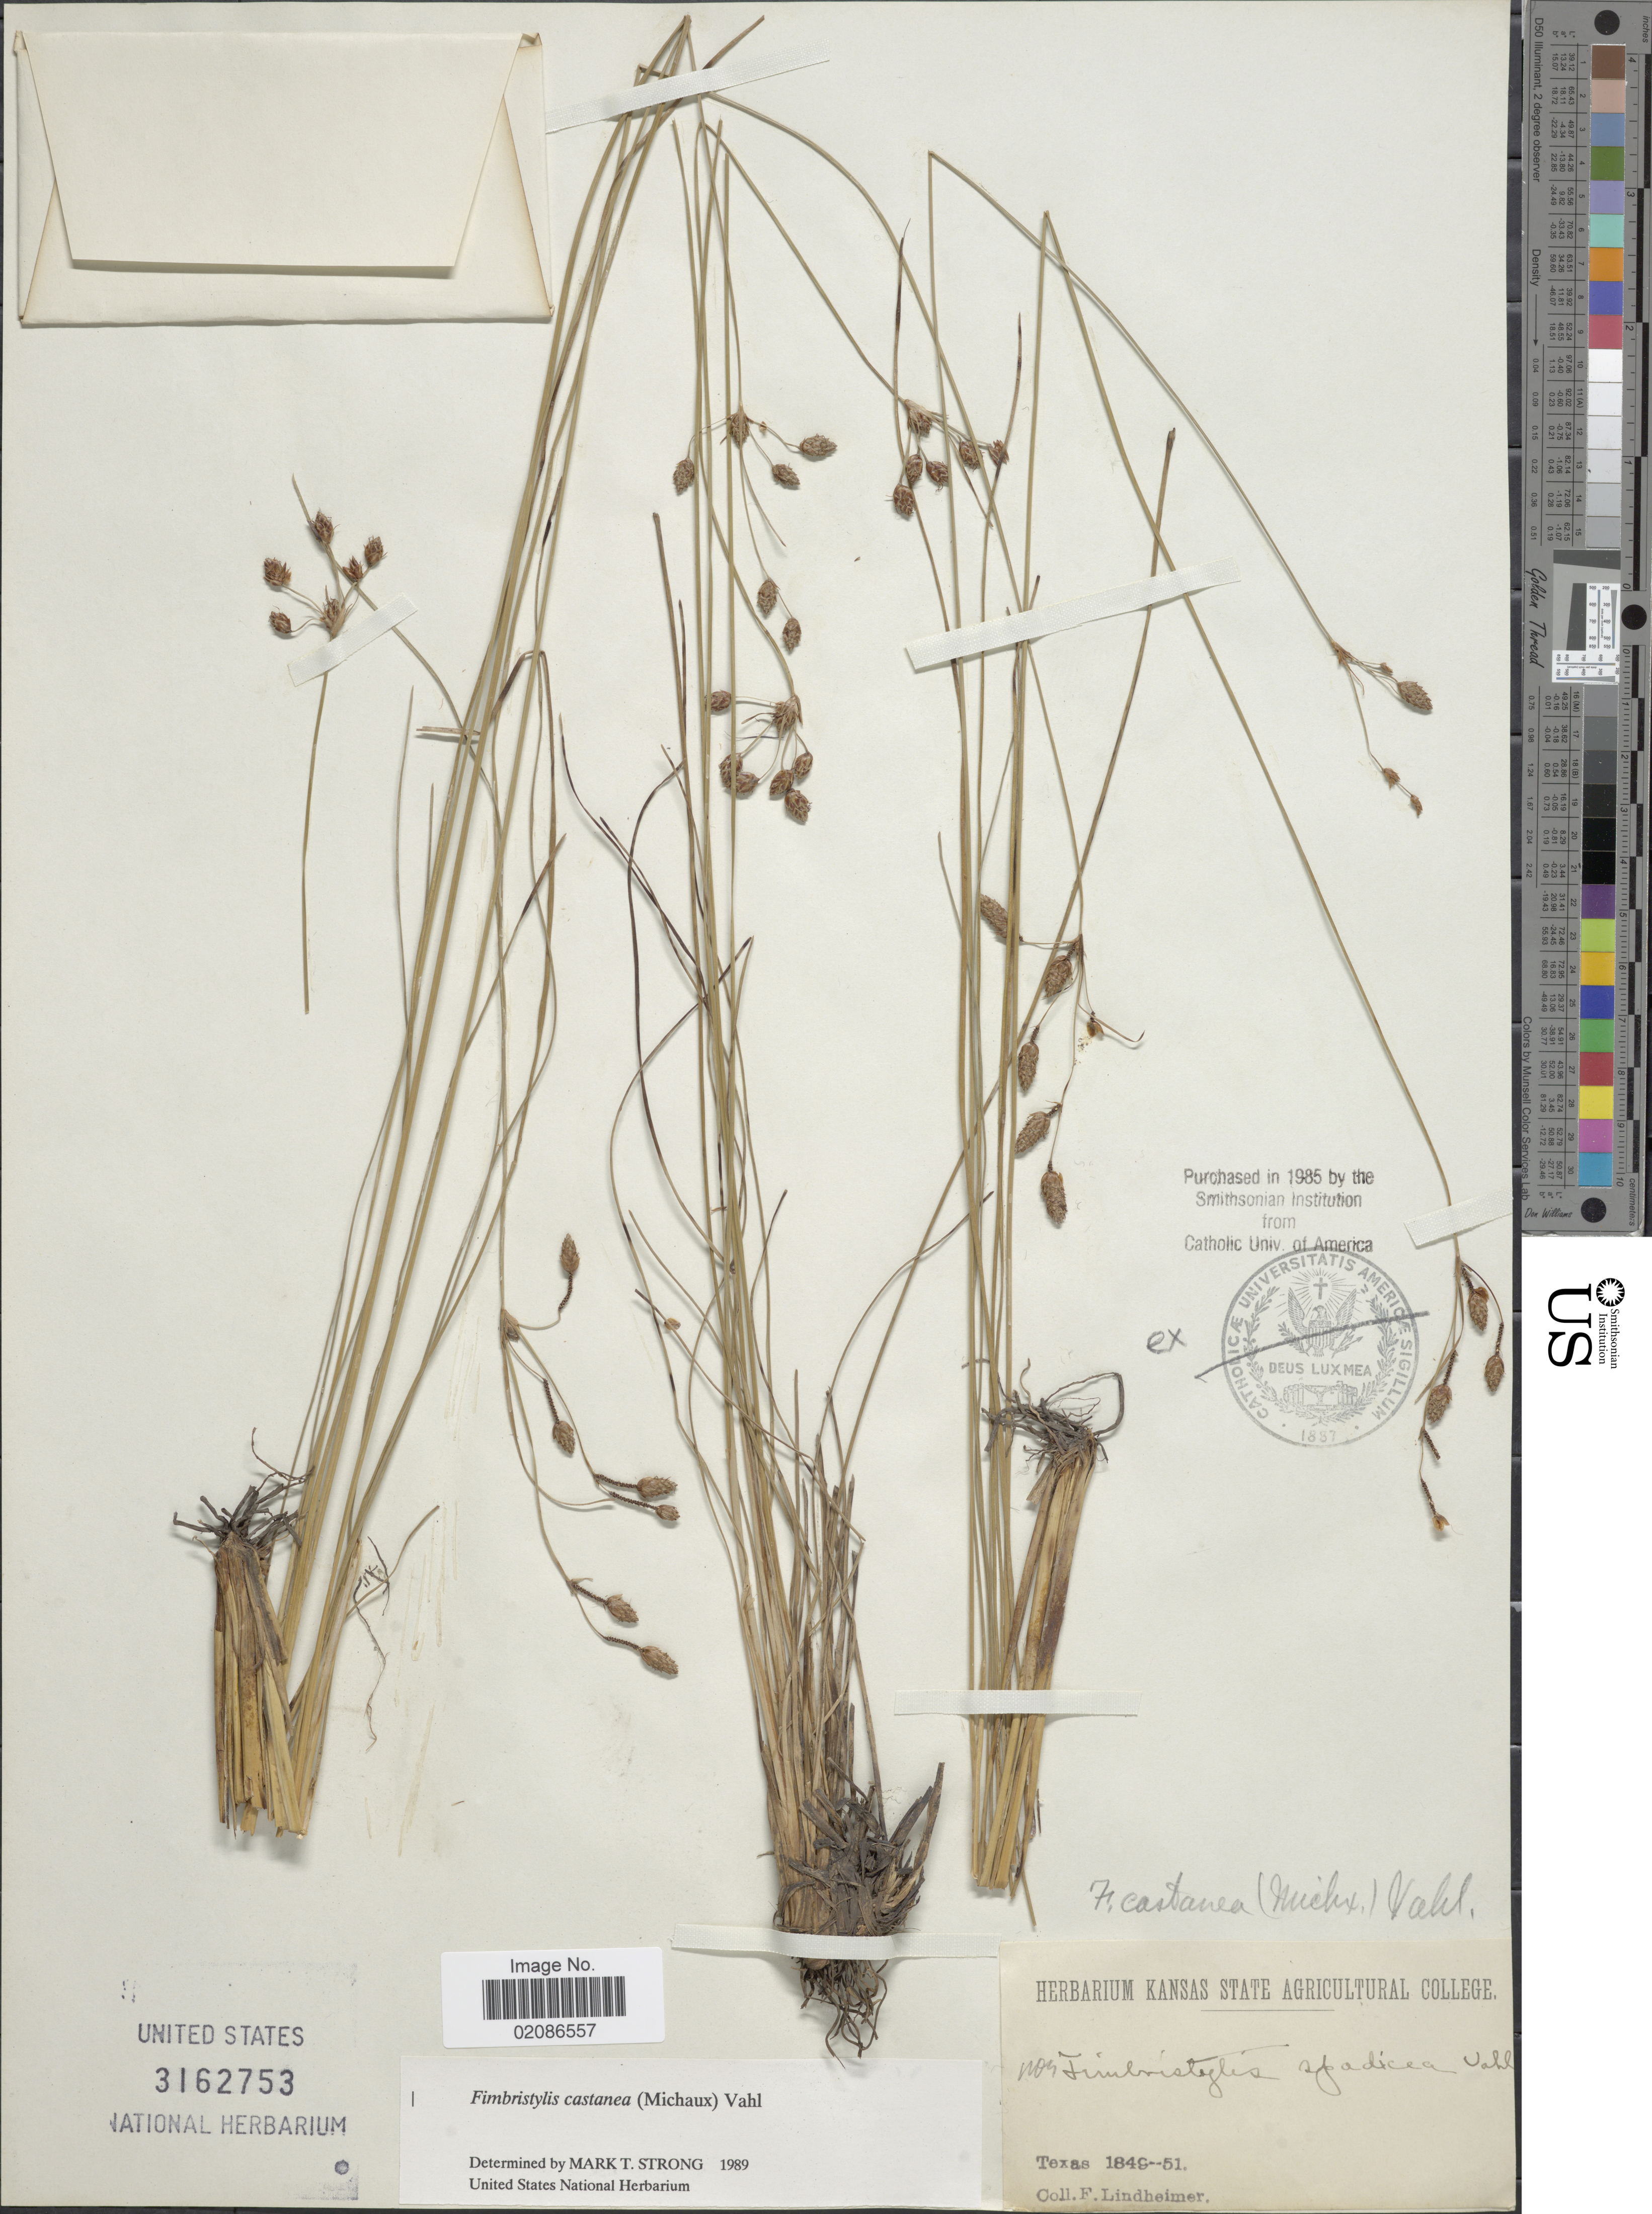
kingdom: Plantae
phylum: Tracheophyta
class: Liliopsida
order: Poales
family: Cyperaceae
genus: Fimbristylis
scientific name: Fimbristylis castanea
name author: (Michx.) Vahl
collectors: F. Lindheimer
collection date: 1849/1851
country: United States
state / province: Texas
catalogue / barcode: US 3162753